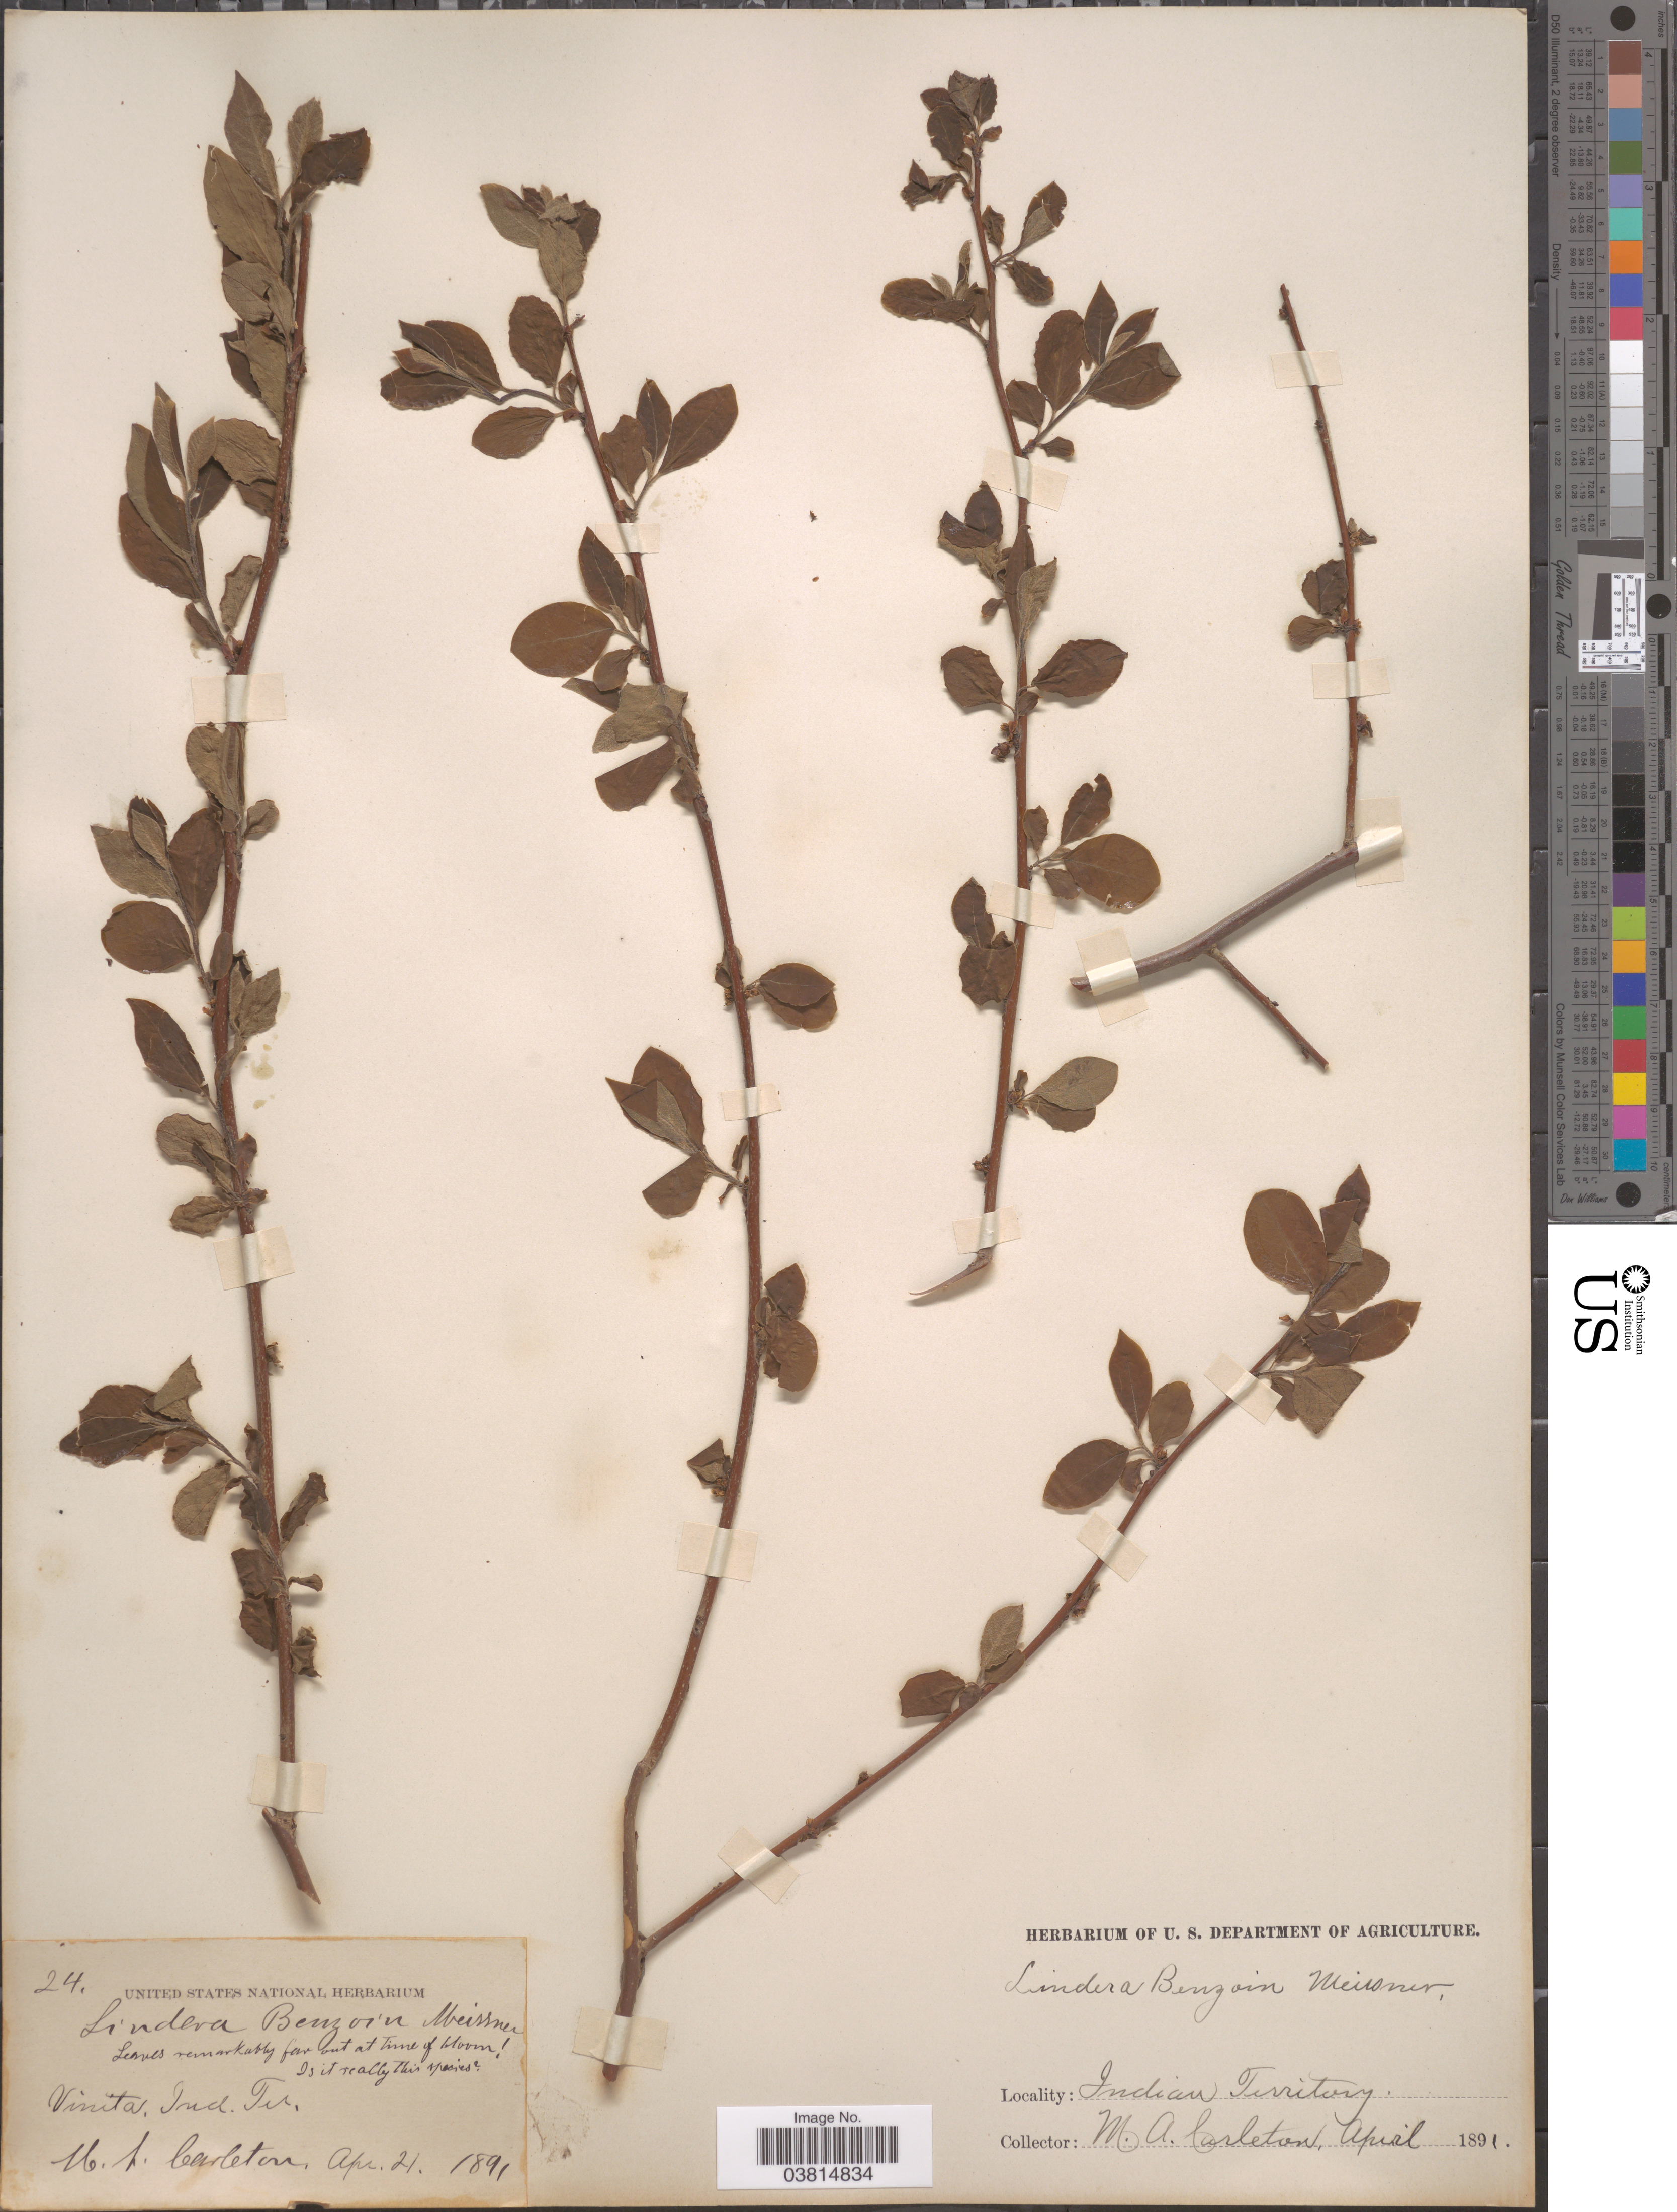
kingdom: Plantae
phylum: Tracheophyta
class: Magnoliopsida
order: Laurales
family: Lauraceae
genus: Lindera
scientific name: Lindera benzoin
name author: (L.) Blume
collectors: M. A. Carleton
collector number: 24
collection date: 1891-04-21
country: United States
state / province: Oklahoma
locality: Vinita, Indian Territory.